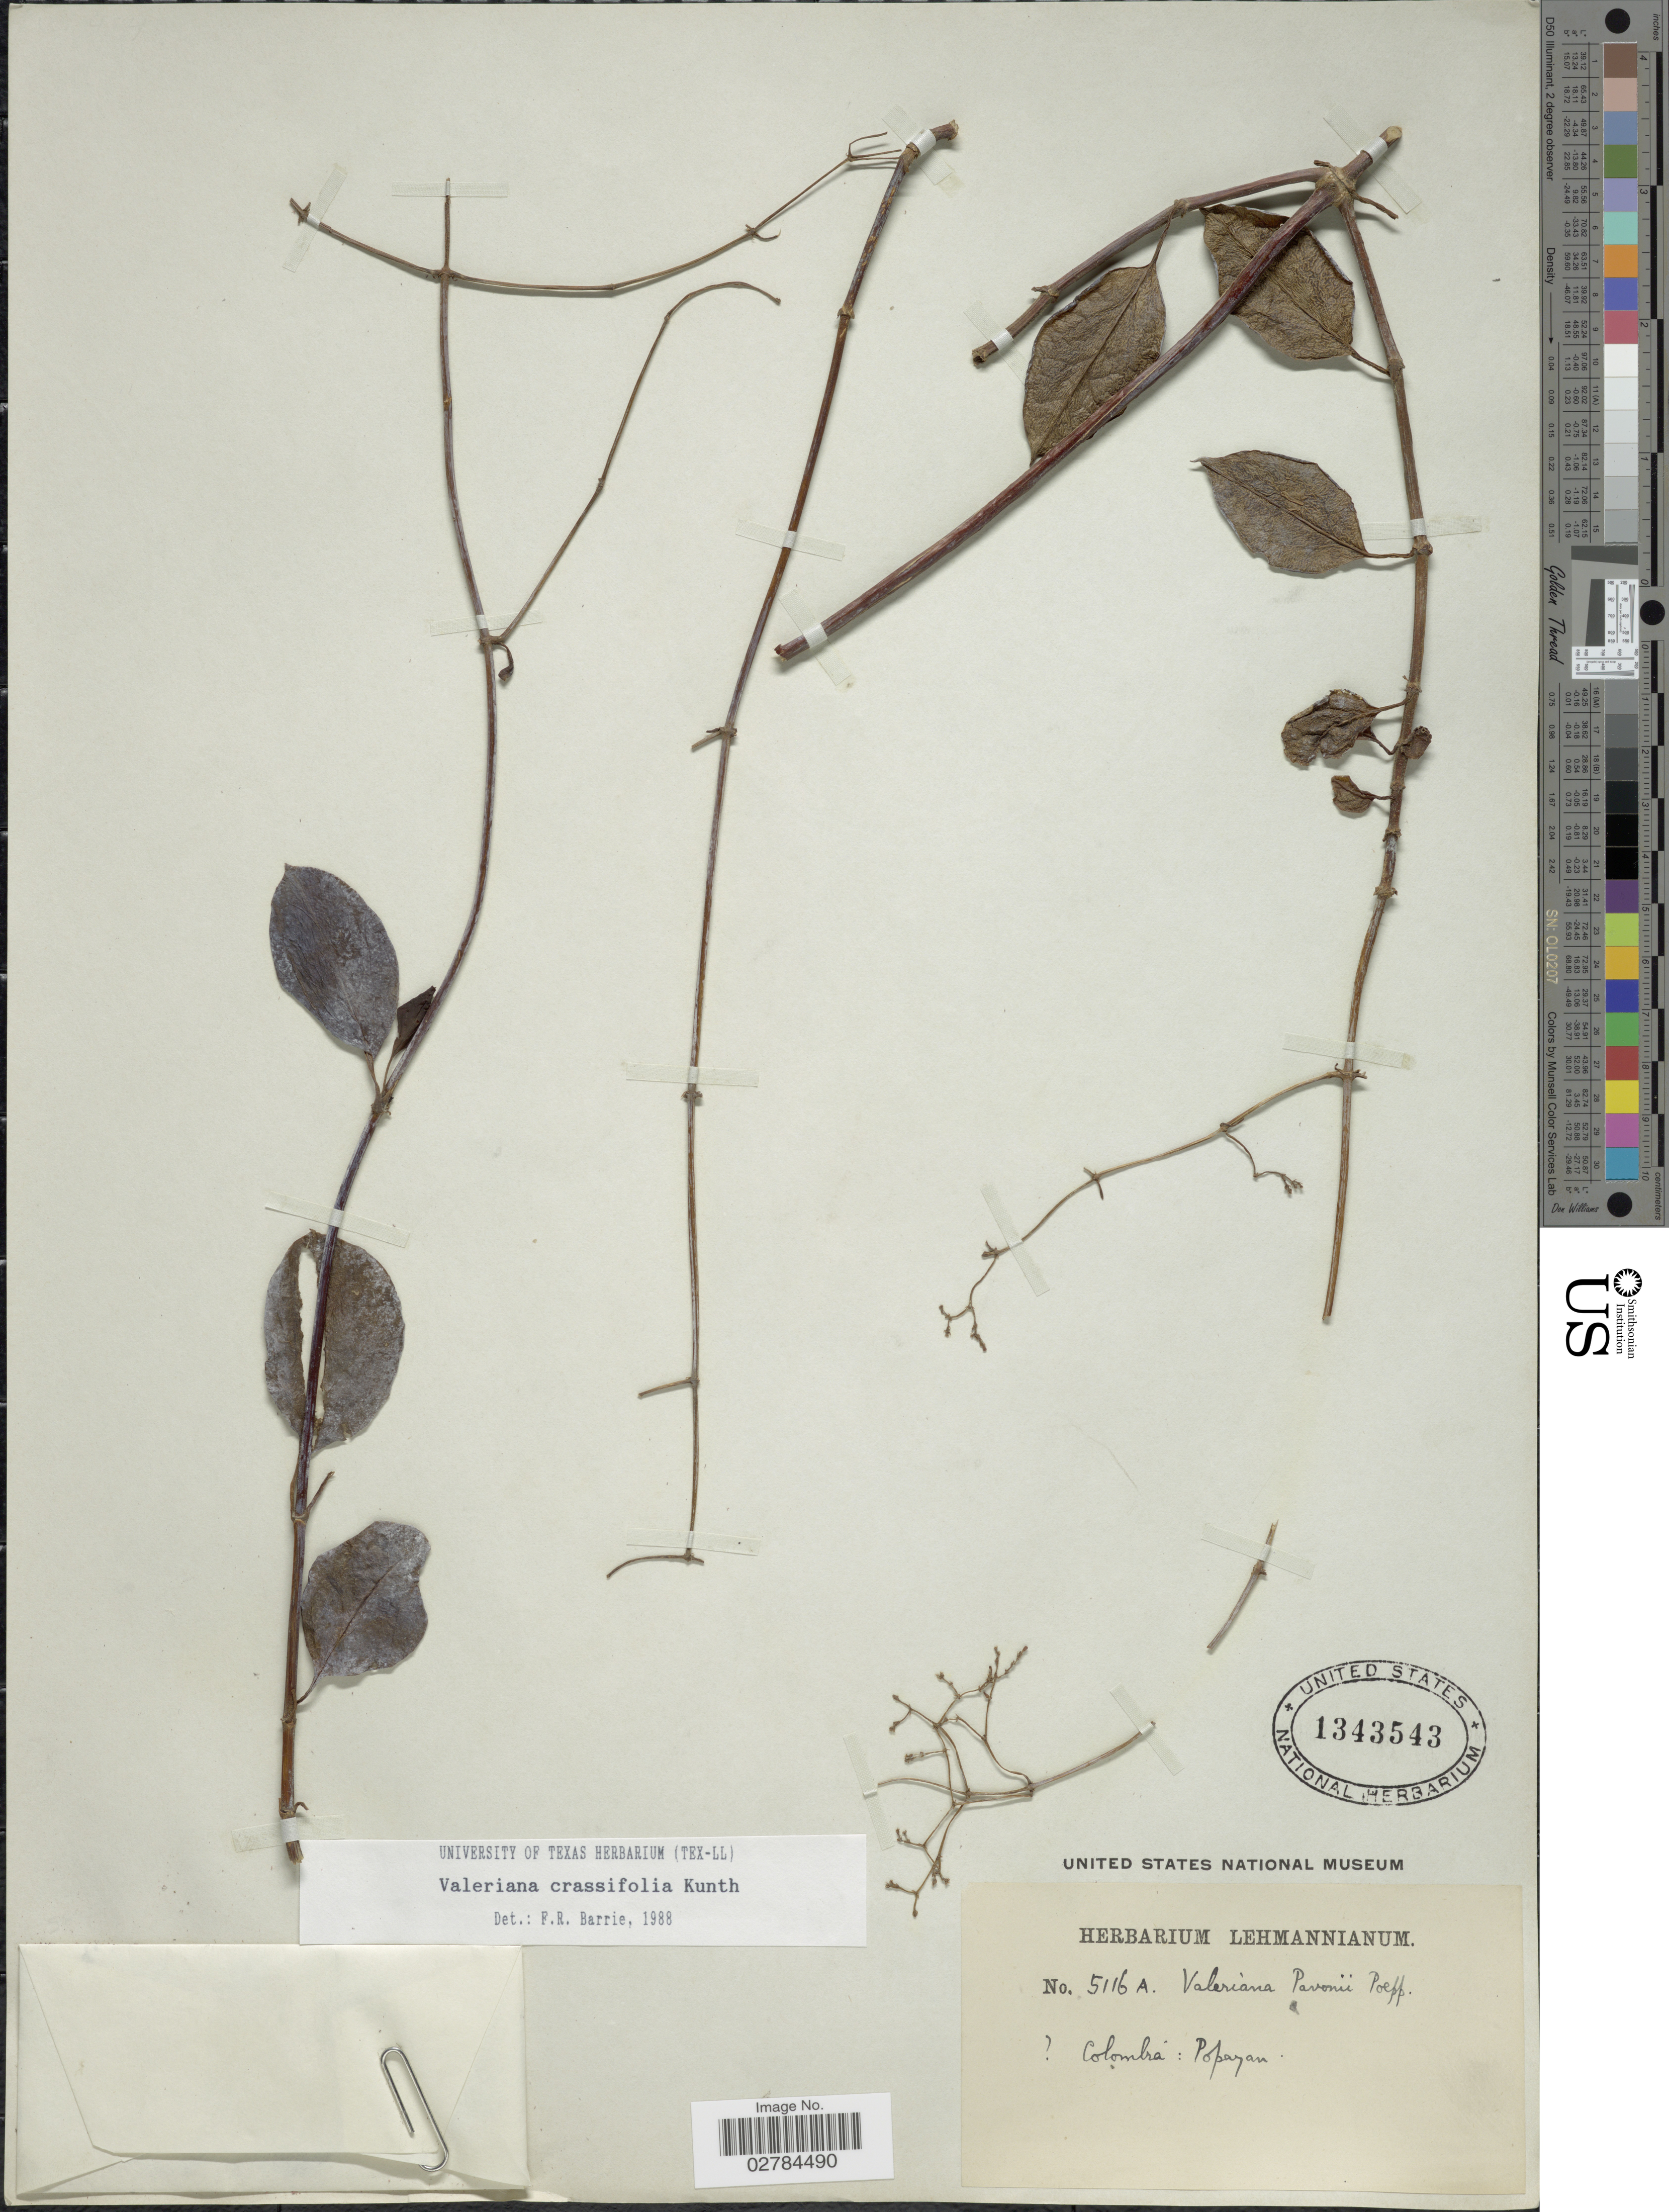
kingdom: Plantae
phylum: Tracheophyta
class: Magnoliopsida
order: Dipsacales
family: Caprifoliaceae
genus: Valeriana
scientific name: Valeriana crassifolia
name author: Kunth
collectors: ex herb. Lehmannianum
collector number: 5116A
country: Colombia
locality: Popayan.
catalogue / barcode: US 1343543